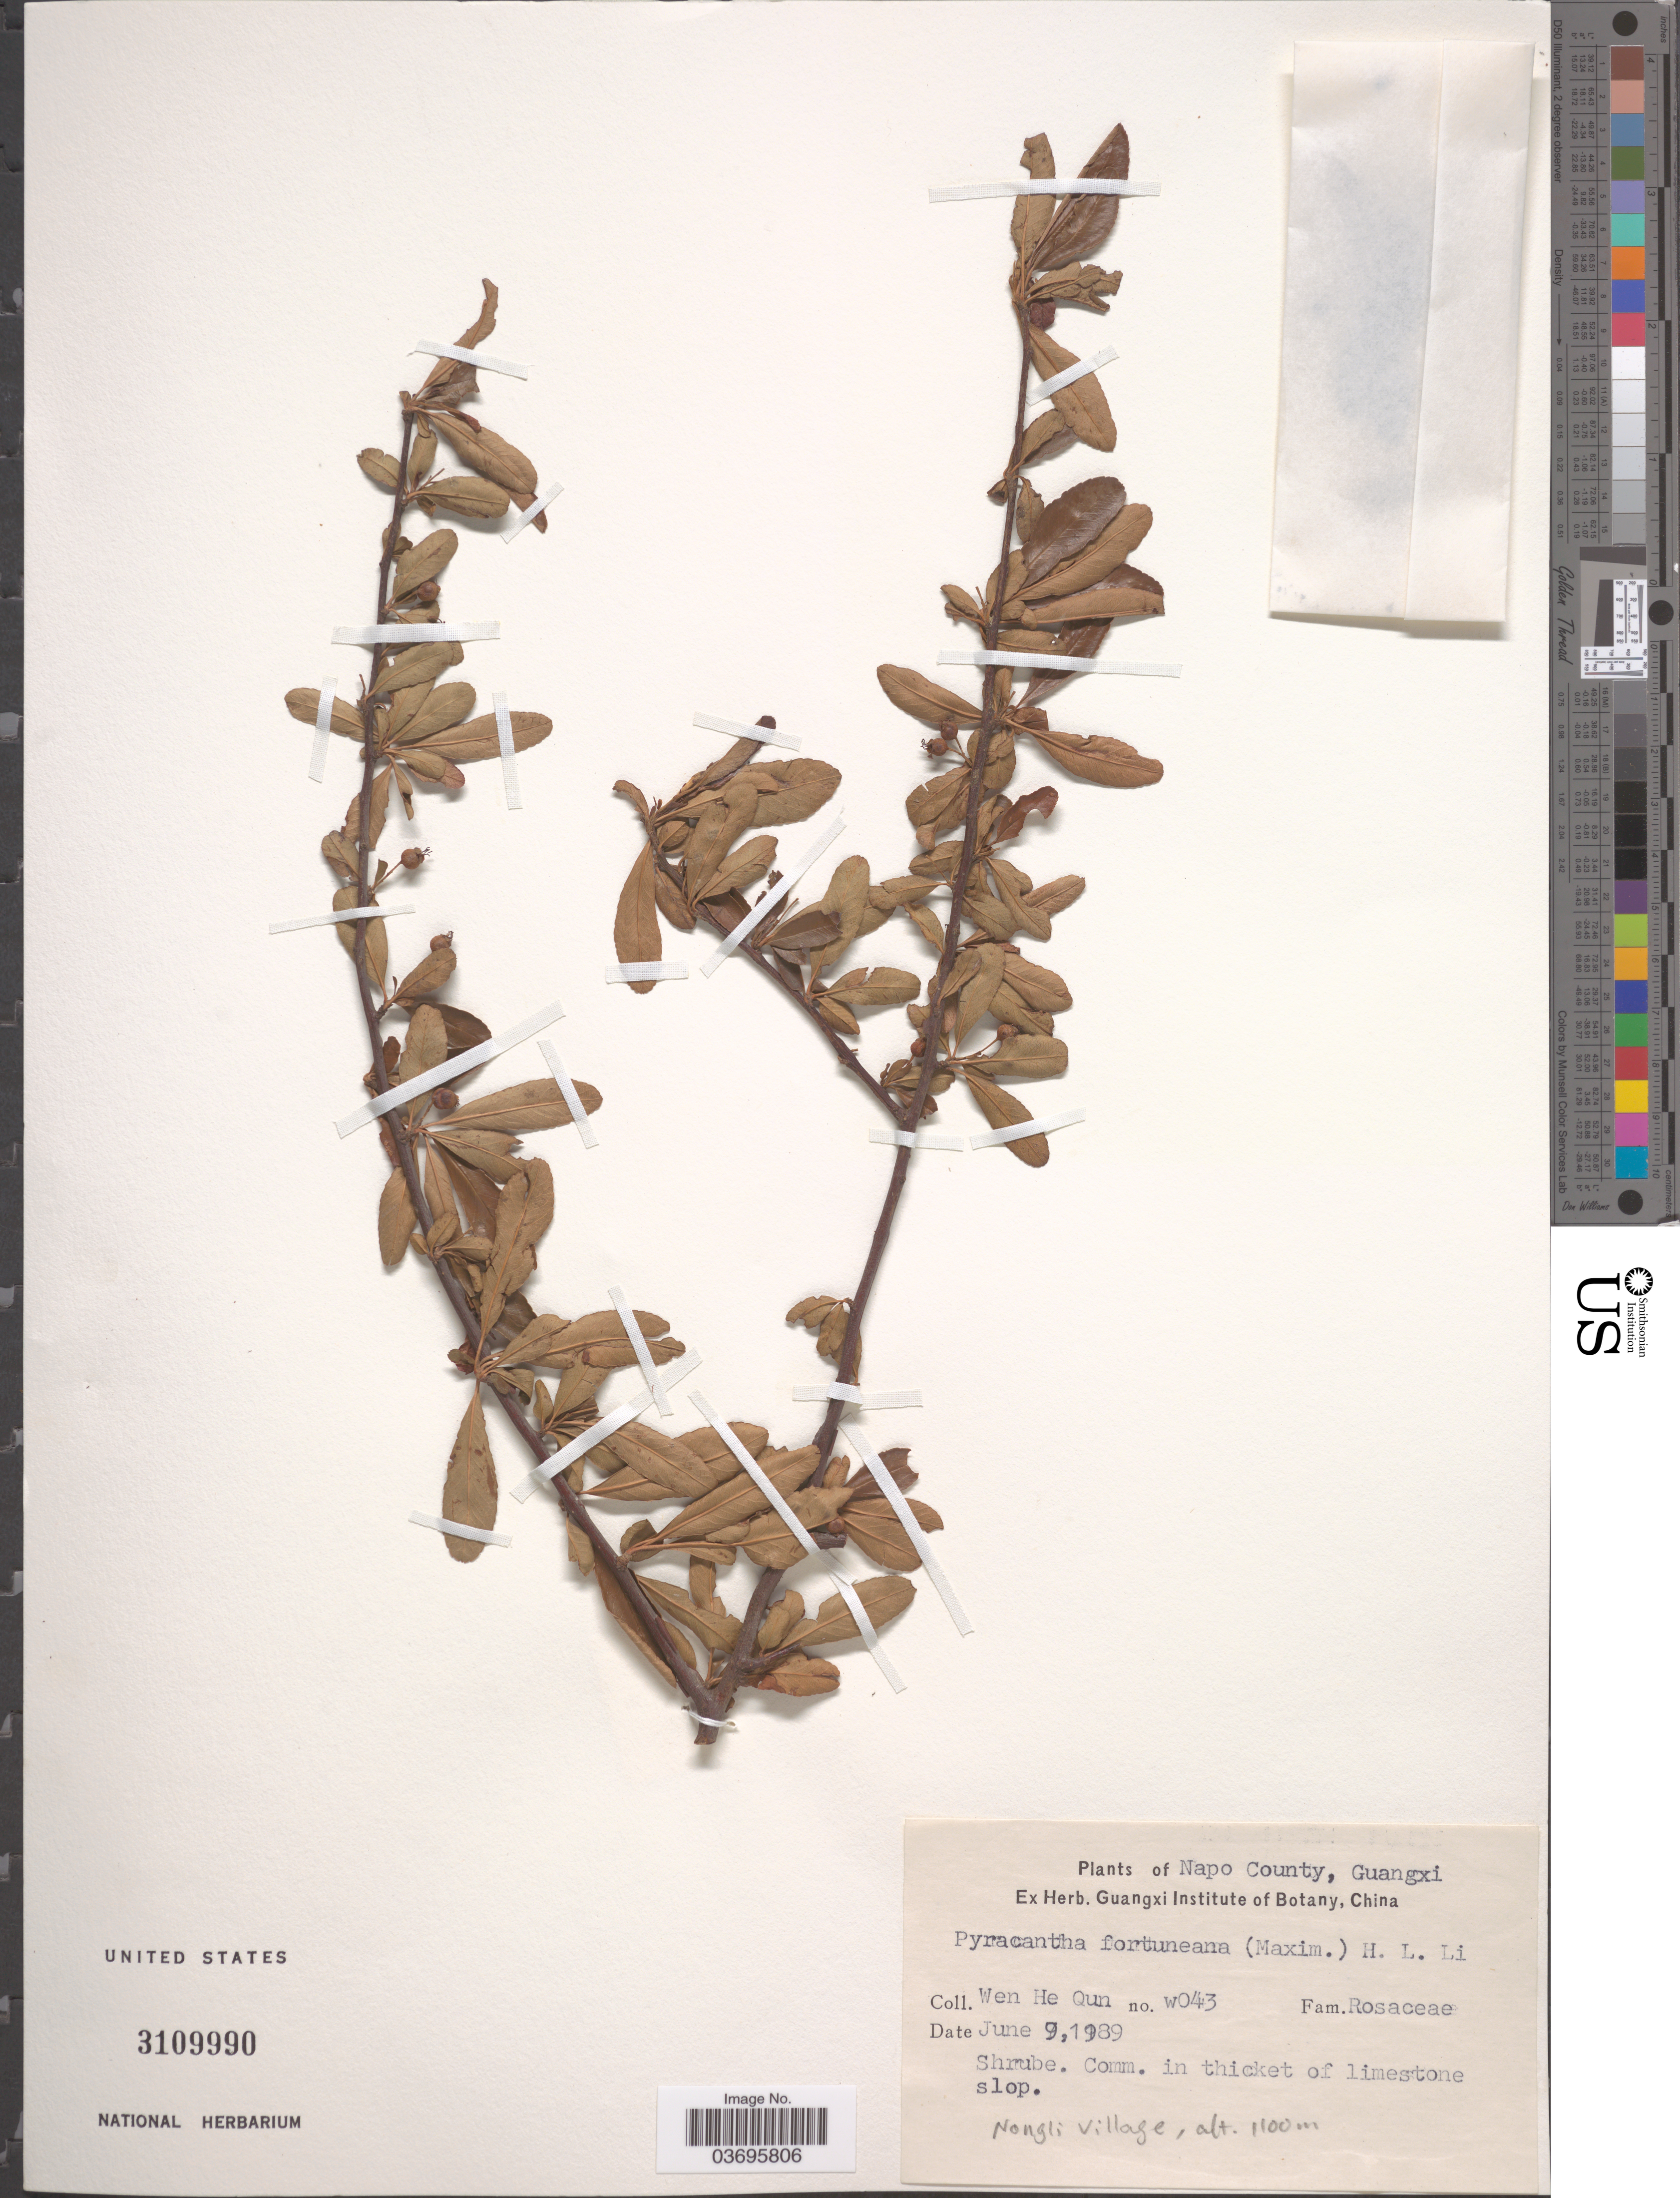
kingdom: Plantae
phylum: Tracheophyta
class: Magnoliopsida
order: Rosales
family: Rosaceae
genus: Pyracantha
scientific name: Pyracantha fortuneana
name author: (Maxim.) H.L. Li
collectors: H. Wen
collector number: W043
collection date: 1989-06-09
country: China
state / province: Guangxi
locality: Napo County. Nongli Village.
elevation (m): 1100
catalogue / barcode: US 3109990